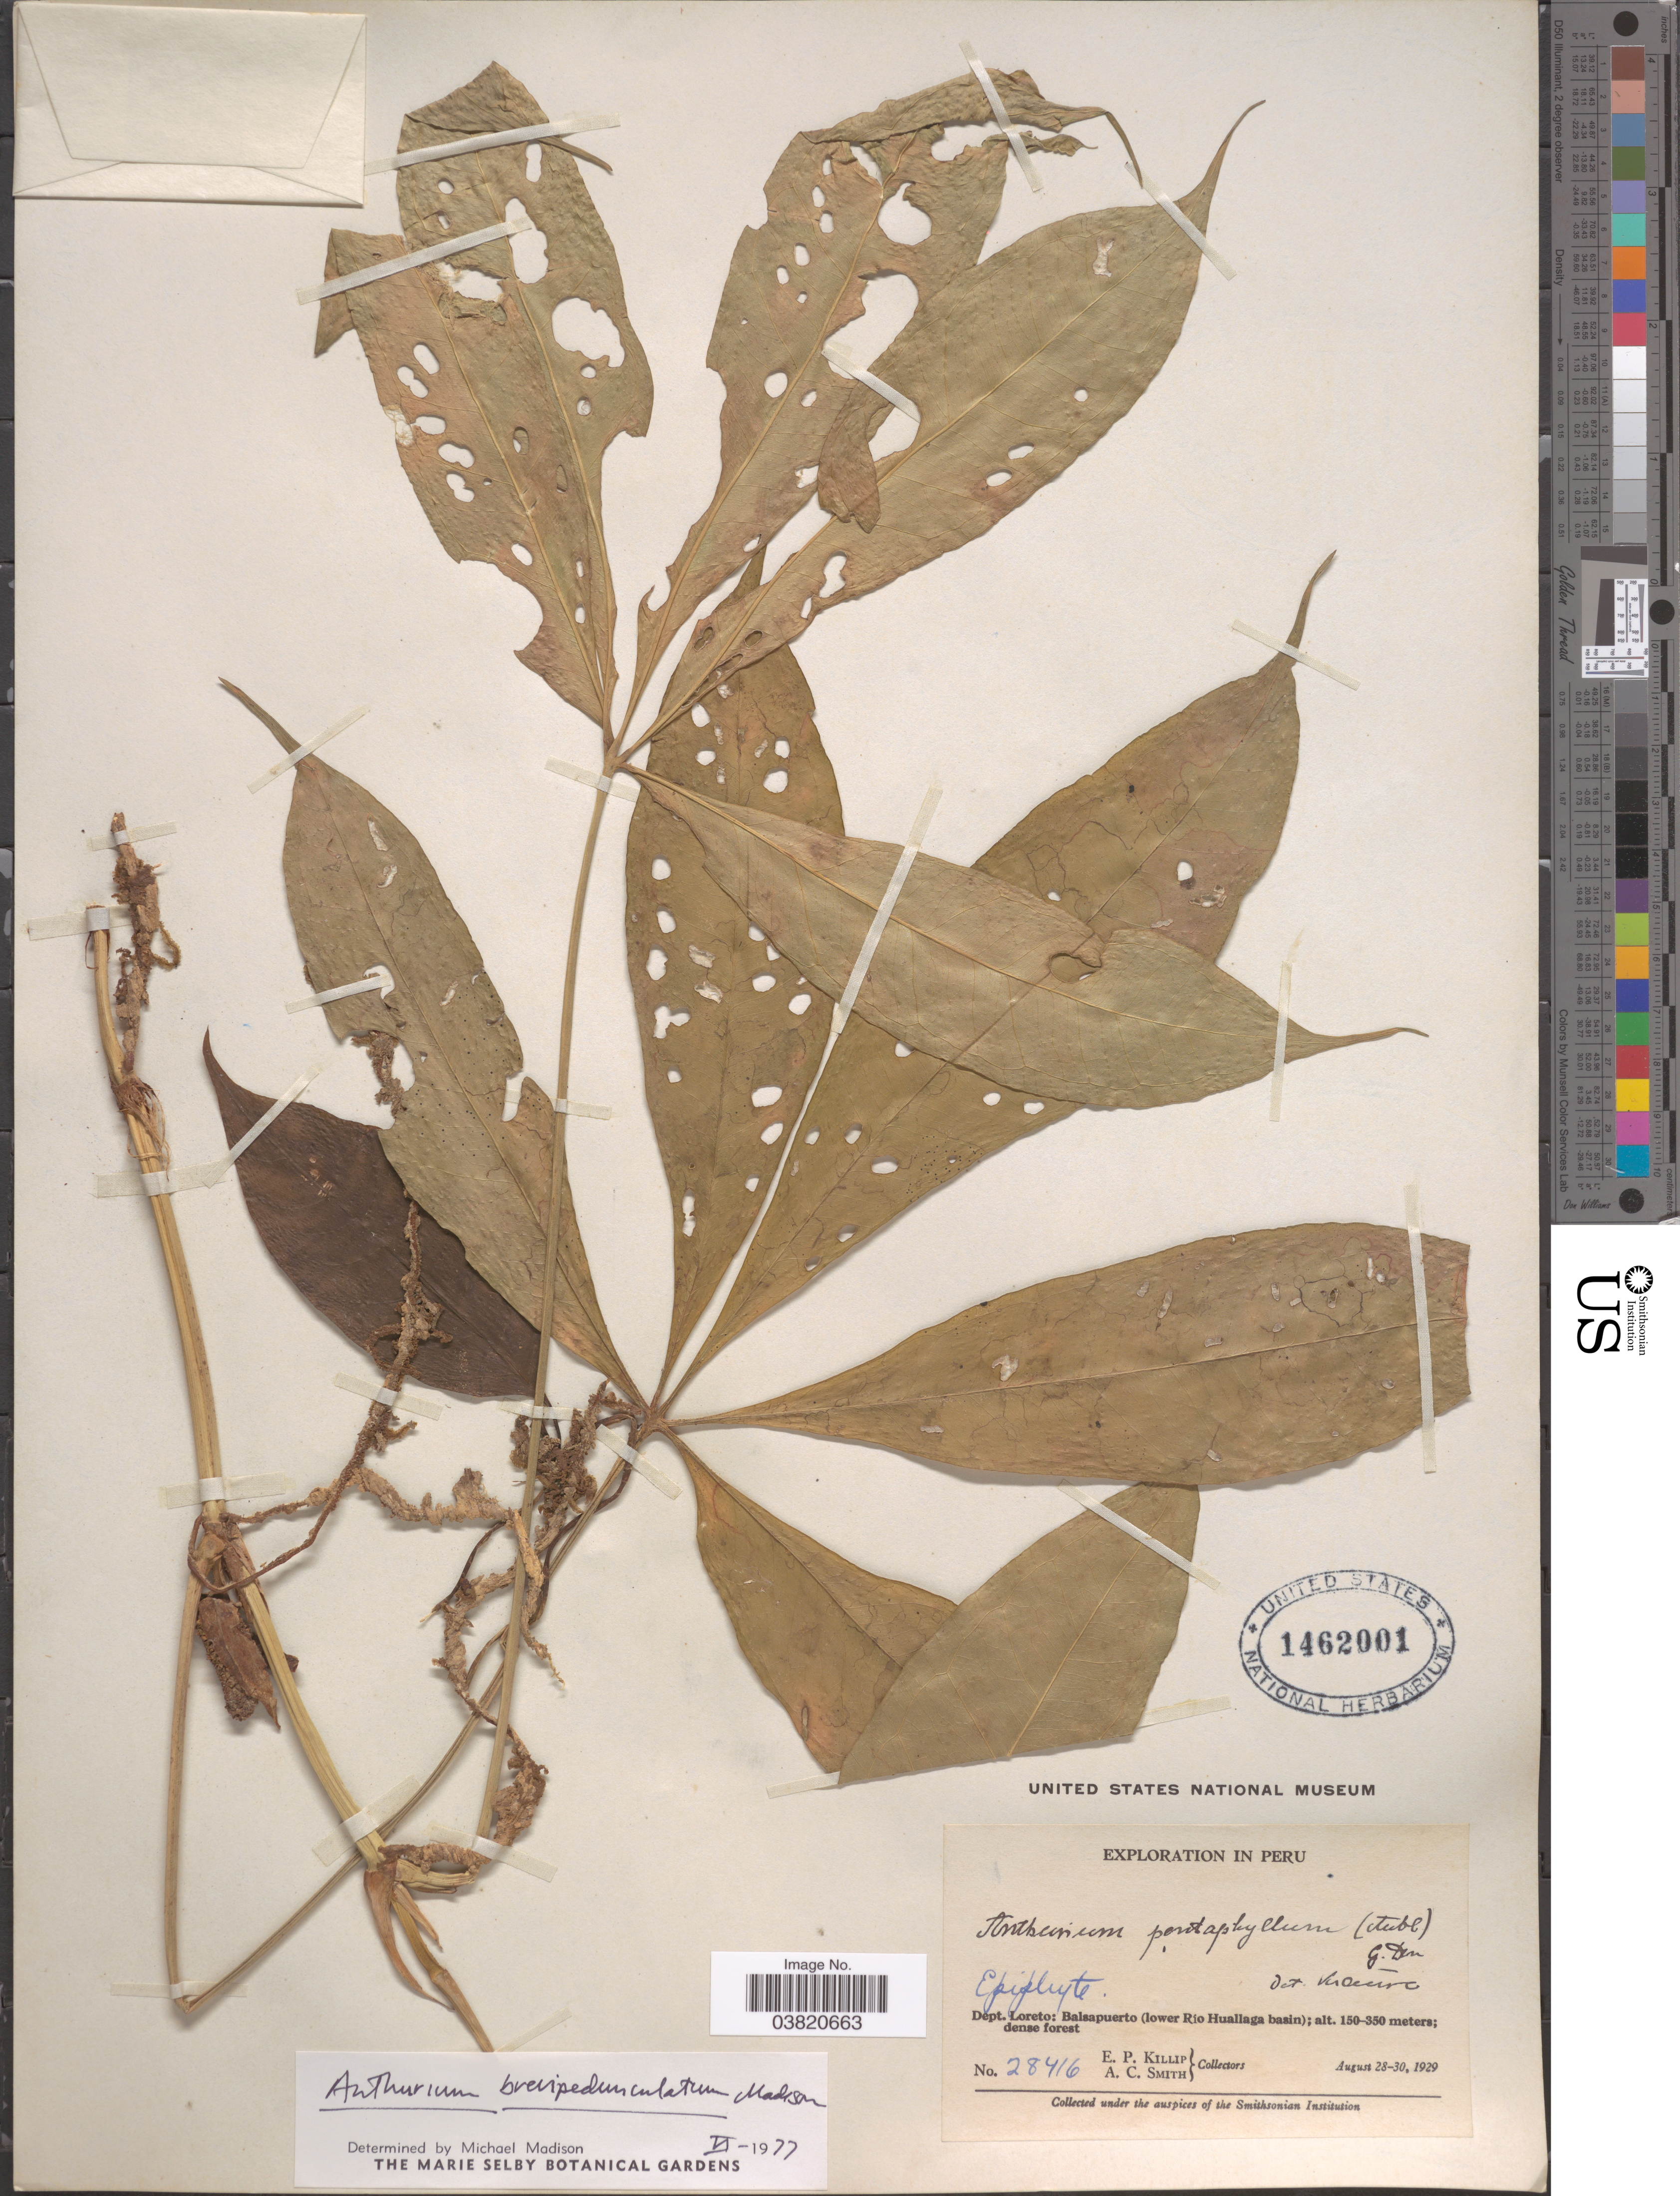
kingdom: Plantae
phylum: Tracheophyta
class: Liliopsida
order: Alismatales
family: Araceae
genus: Anthurium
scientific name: Anthurium brevipedunculatum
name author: Madison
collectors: E. P. Killip & A. C. Smith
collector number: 28416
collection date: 1929-08-28/1929-08-30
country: Peru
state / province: Loreto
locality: Dept. Loreto: Balsapuerto (lower Río Huallaga basin).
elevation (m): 150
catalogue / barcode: US 1462001